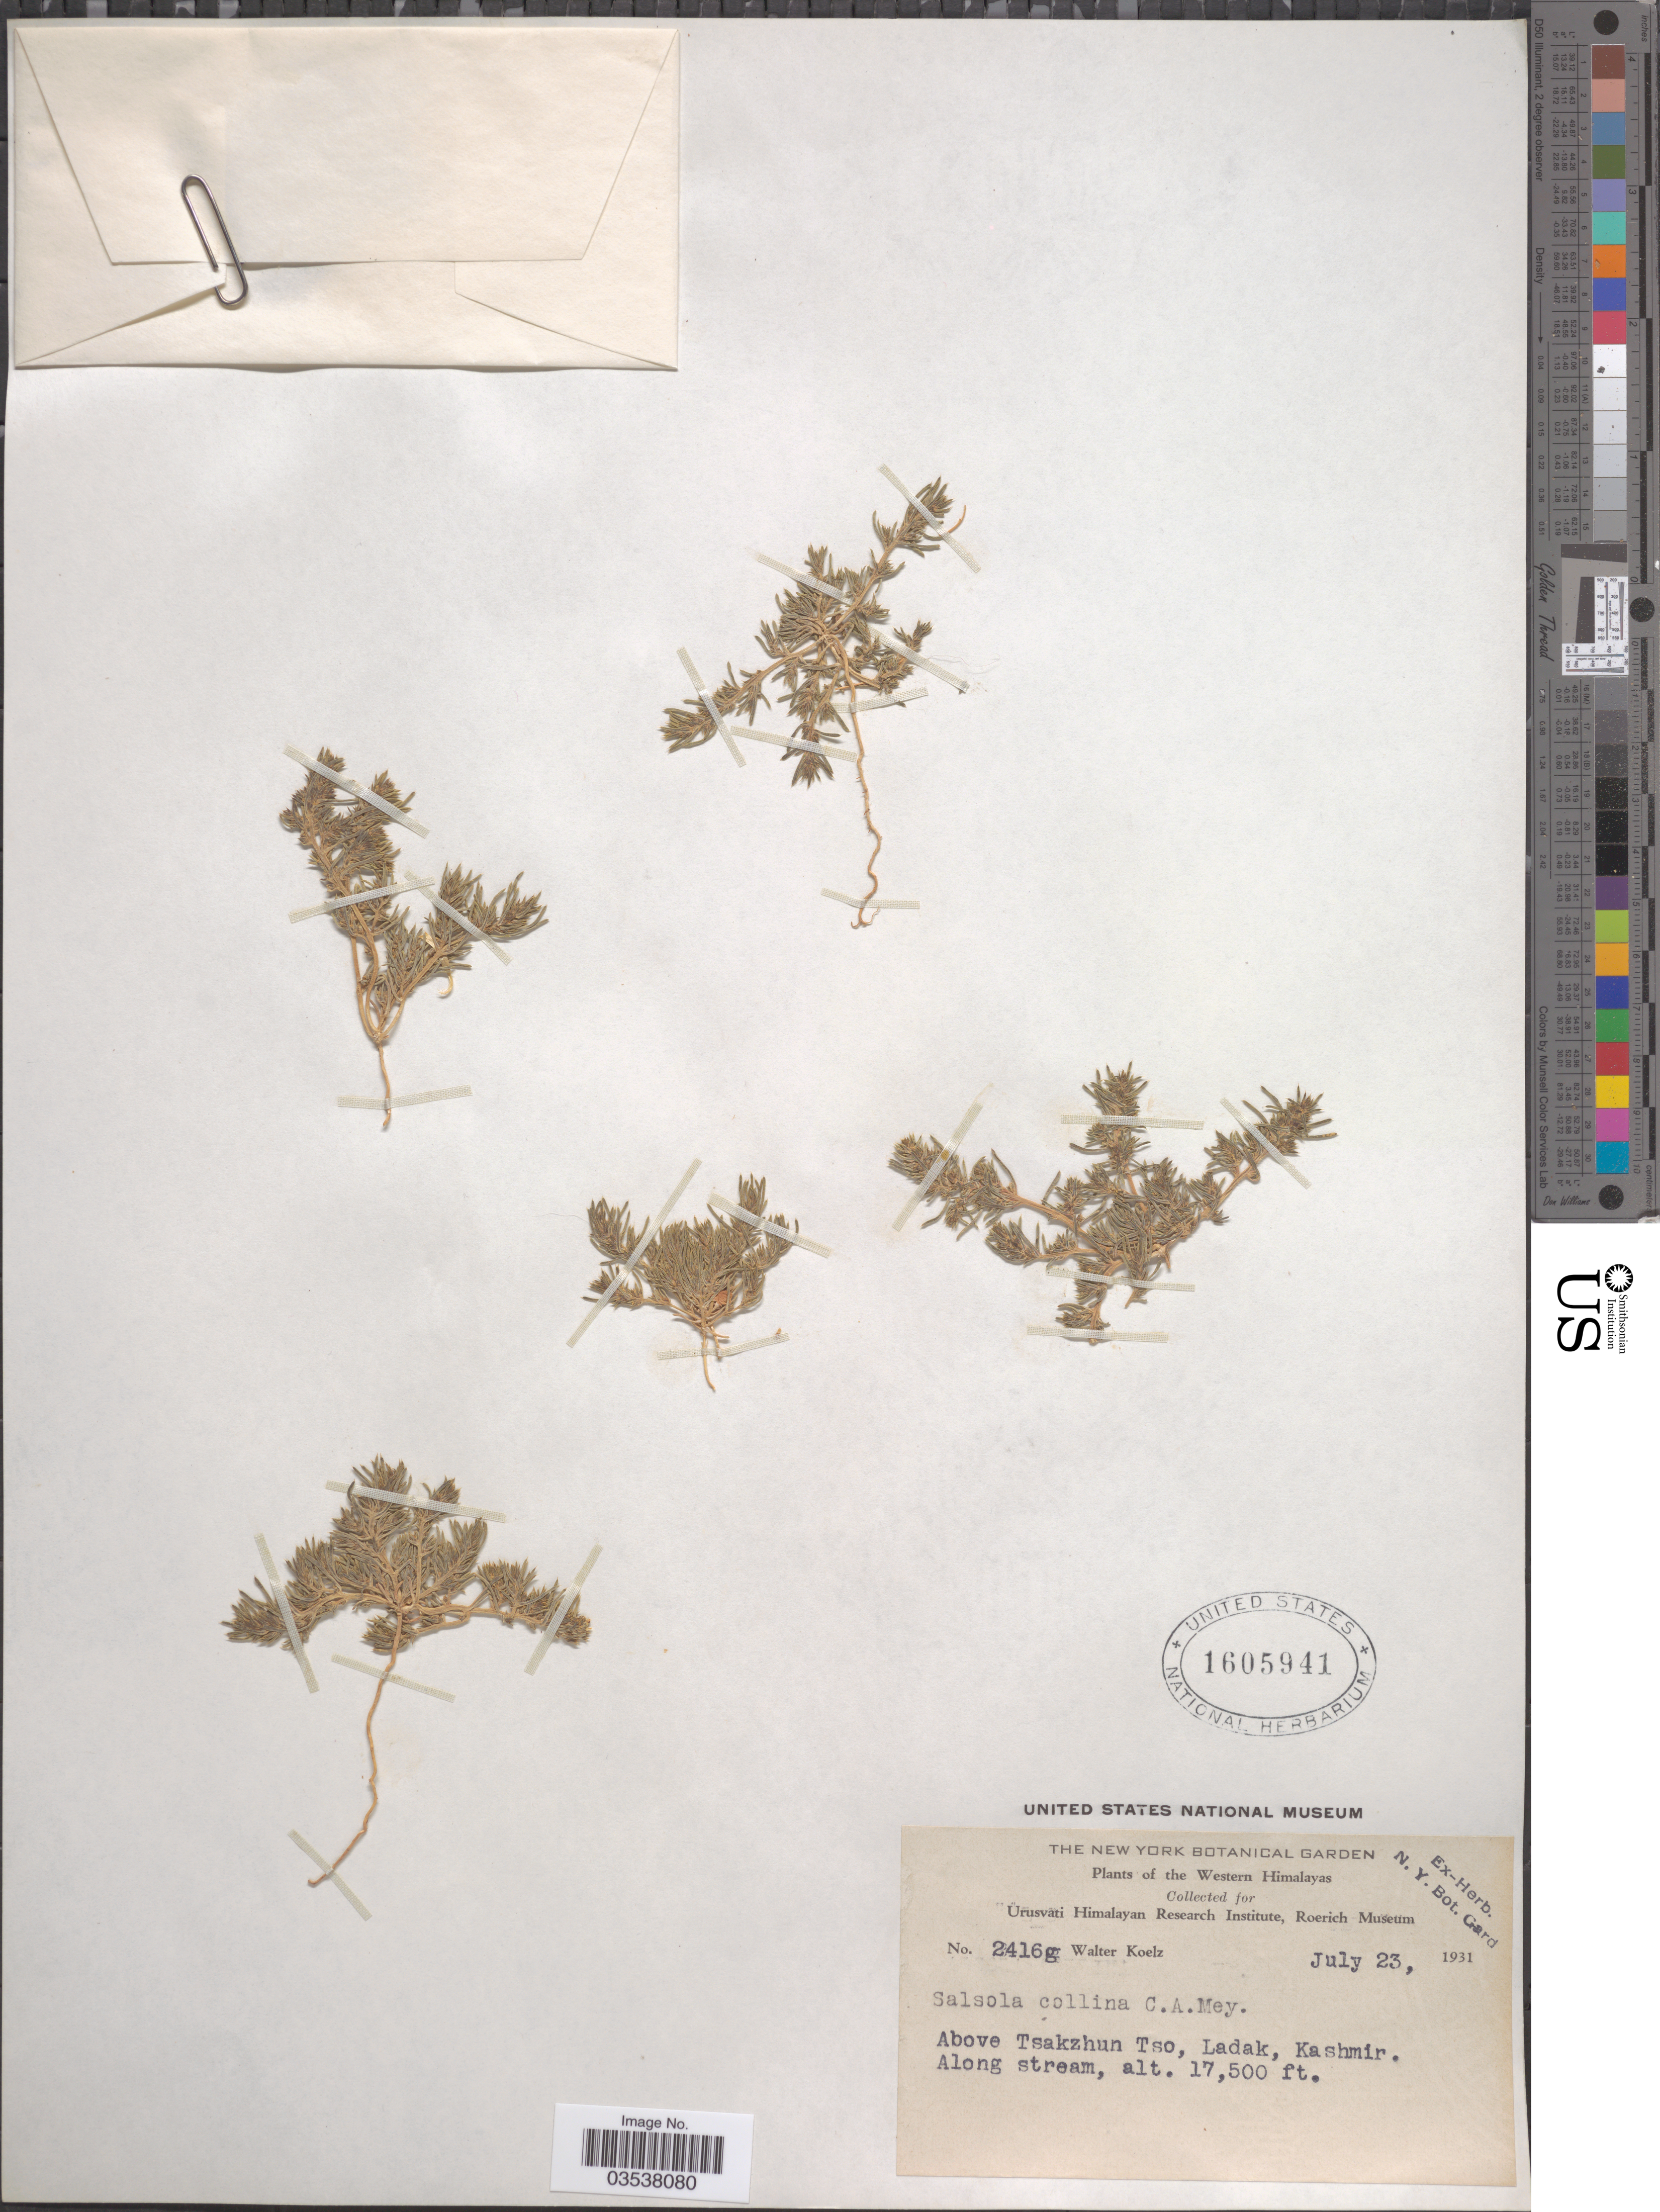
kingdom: Plantae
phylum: Tracheophyta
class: Magnoliopsida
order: Caryophyllales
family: Amaranthaceae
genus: Salsola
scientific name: Salsola collina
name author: Pall.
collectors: W. N. Koelz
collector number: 2416g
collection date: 1931-07-23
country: India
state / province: Ladakh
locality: Western Himalayas. Above Tsakzhun Tso, Ladak, Kashmir.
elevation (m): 5334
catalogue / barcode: US 1605941